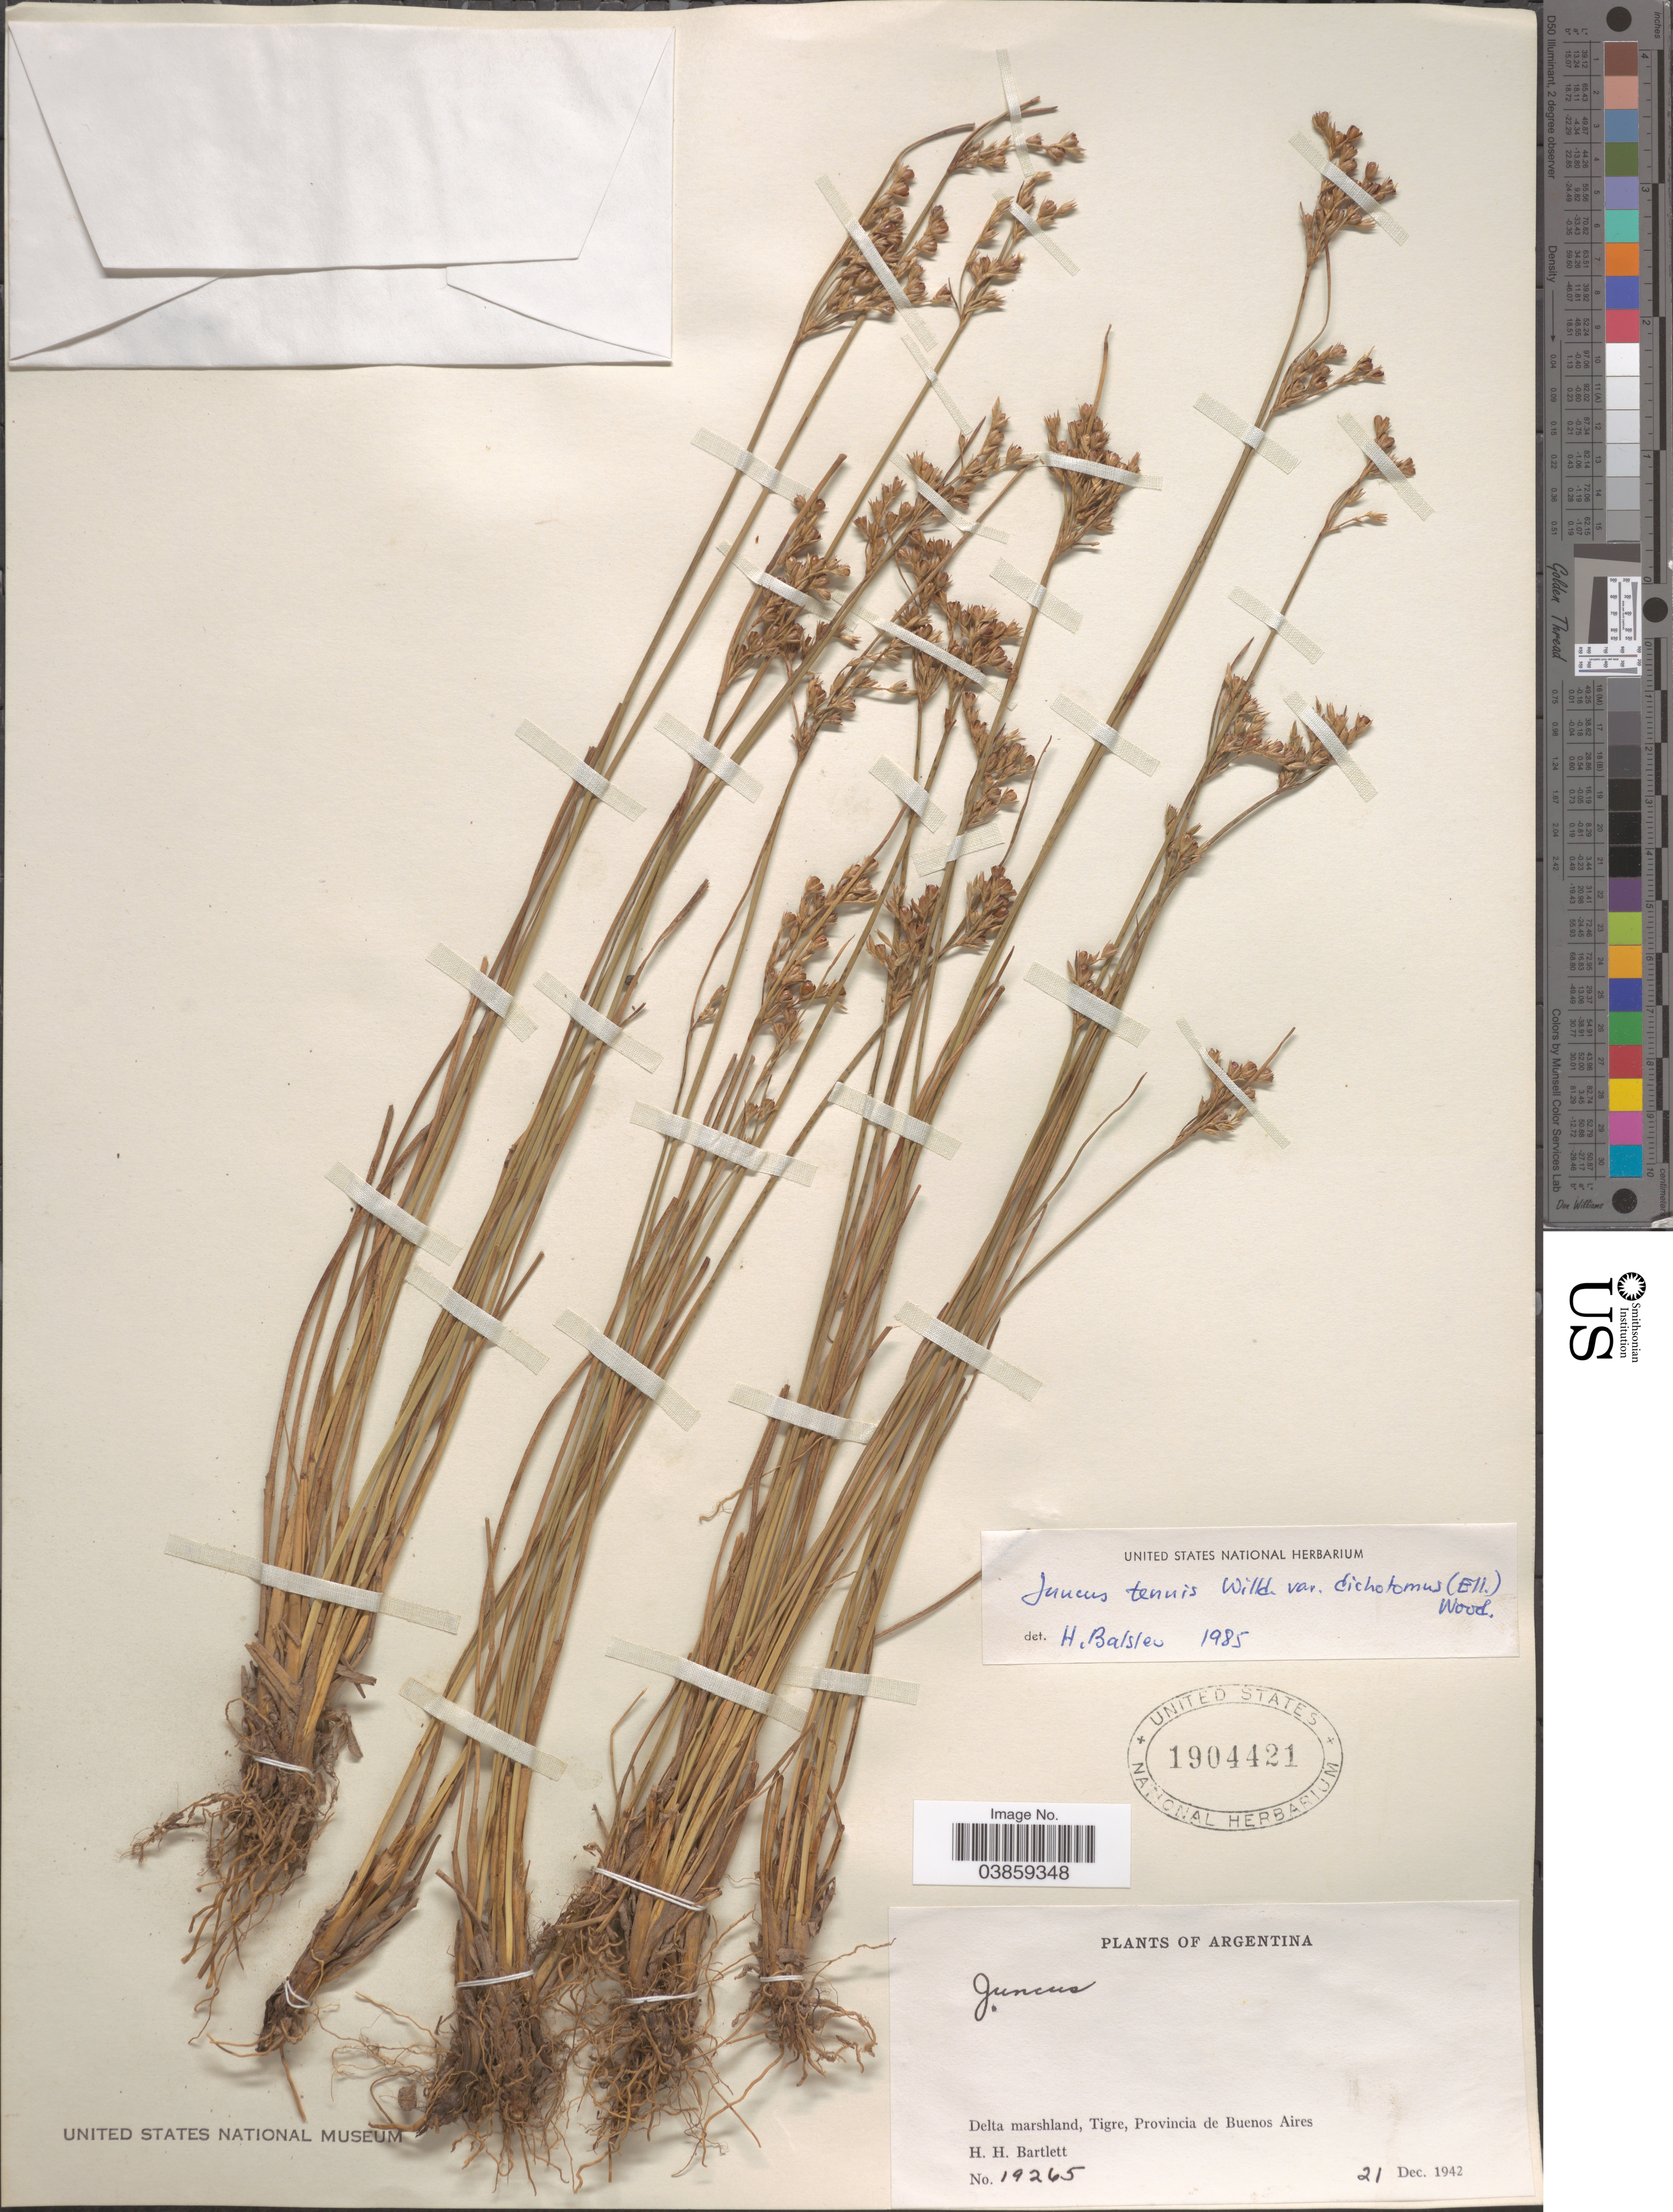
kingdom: Plantae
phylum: Tracheophyta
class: Liliopsida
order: Poales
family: Juncaceae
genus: Juncus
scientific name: Juncus tenuis var. dichotomus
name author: (Elliott) Alph. Wood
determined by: Balslev, Henrik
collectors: H. H. Bartlett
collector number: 19265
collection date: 1942-12-21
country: Argentina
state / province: Buenos Aires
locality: Delta marshland, Tigre.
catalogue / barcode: US 1904421